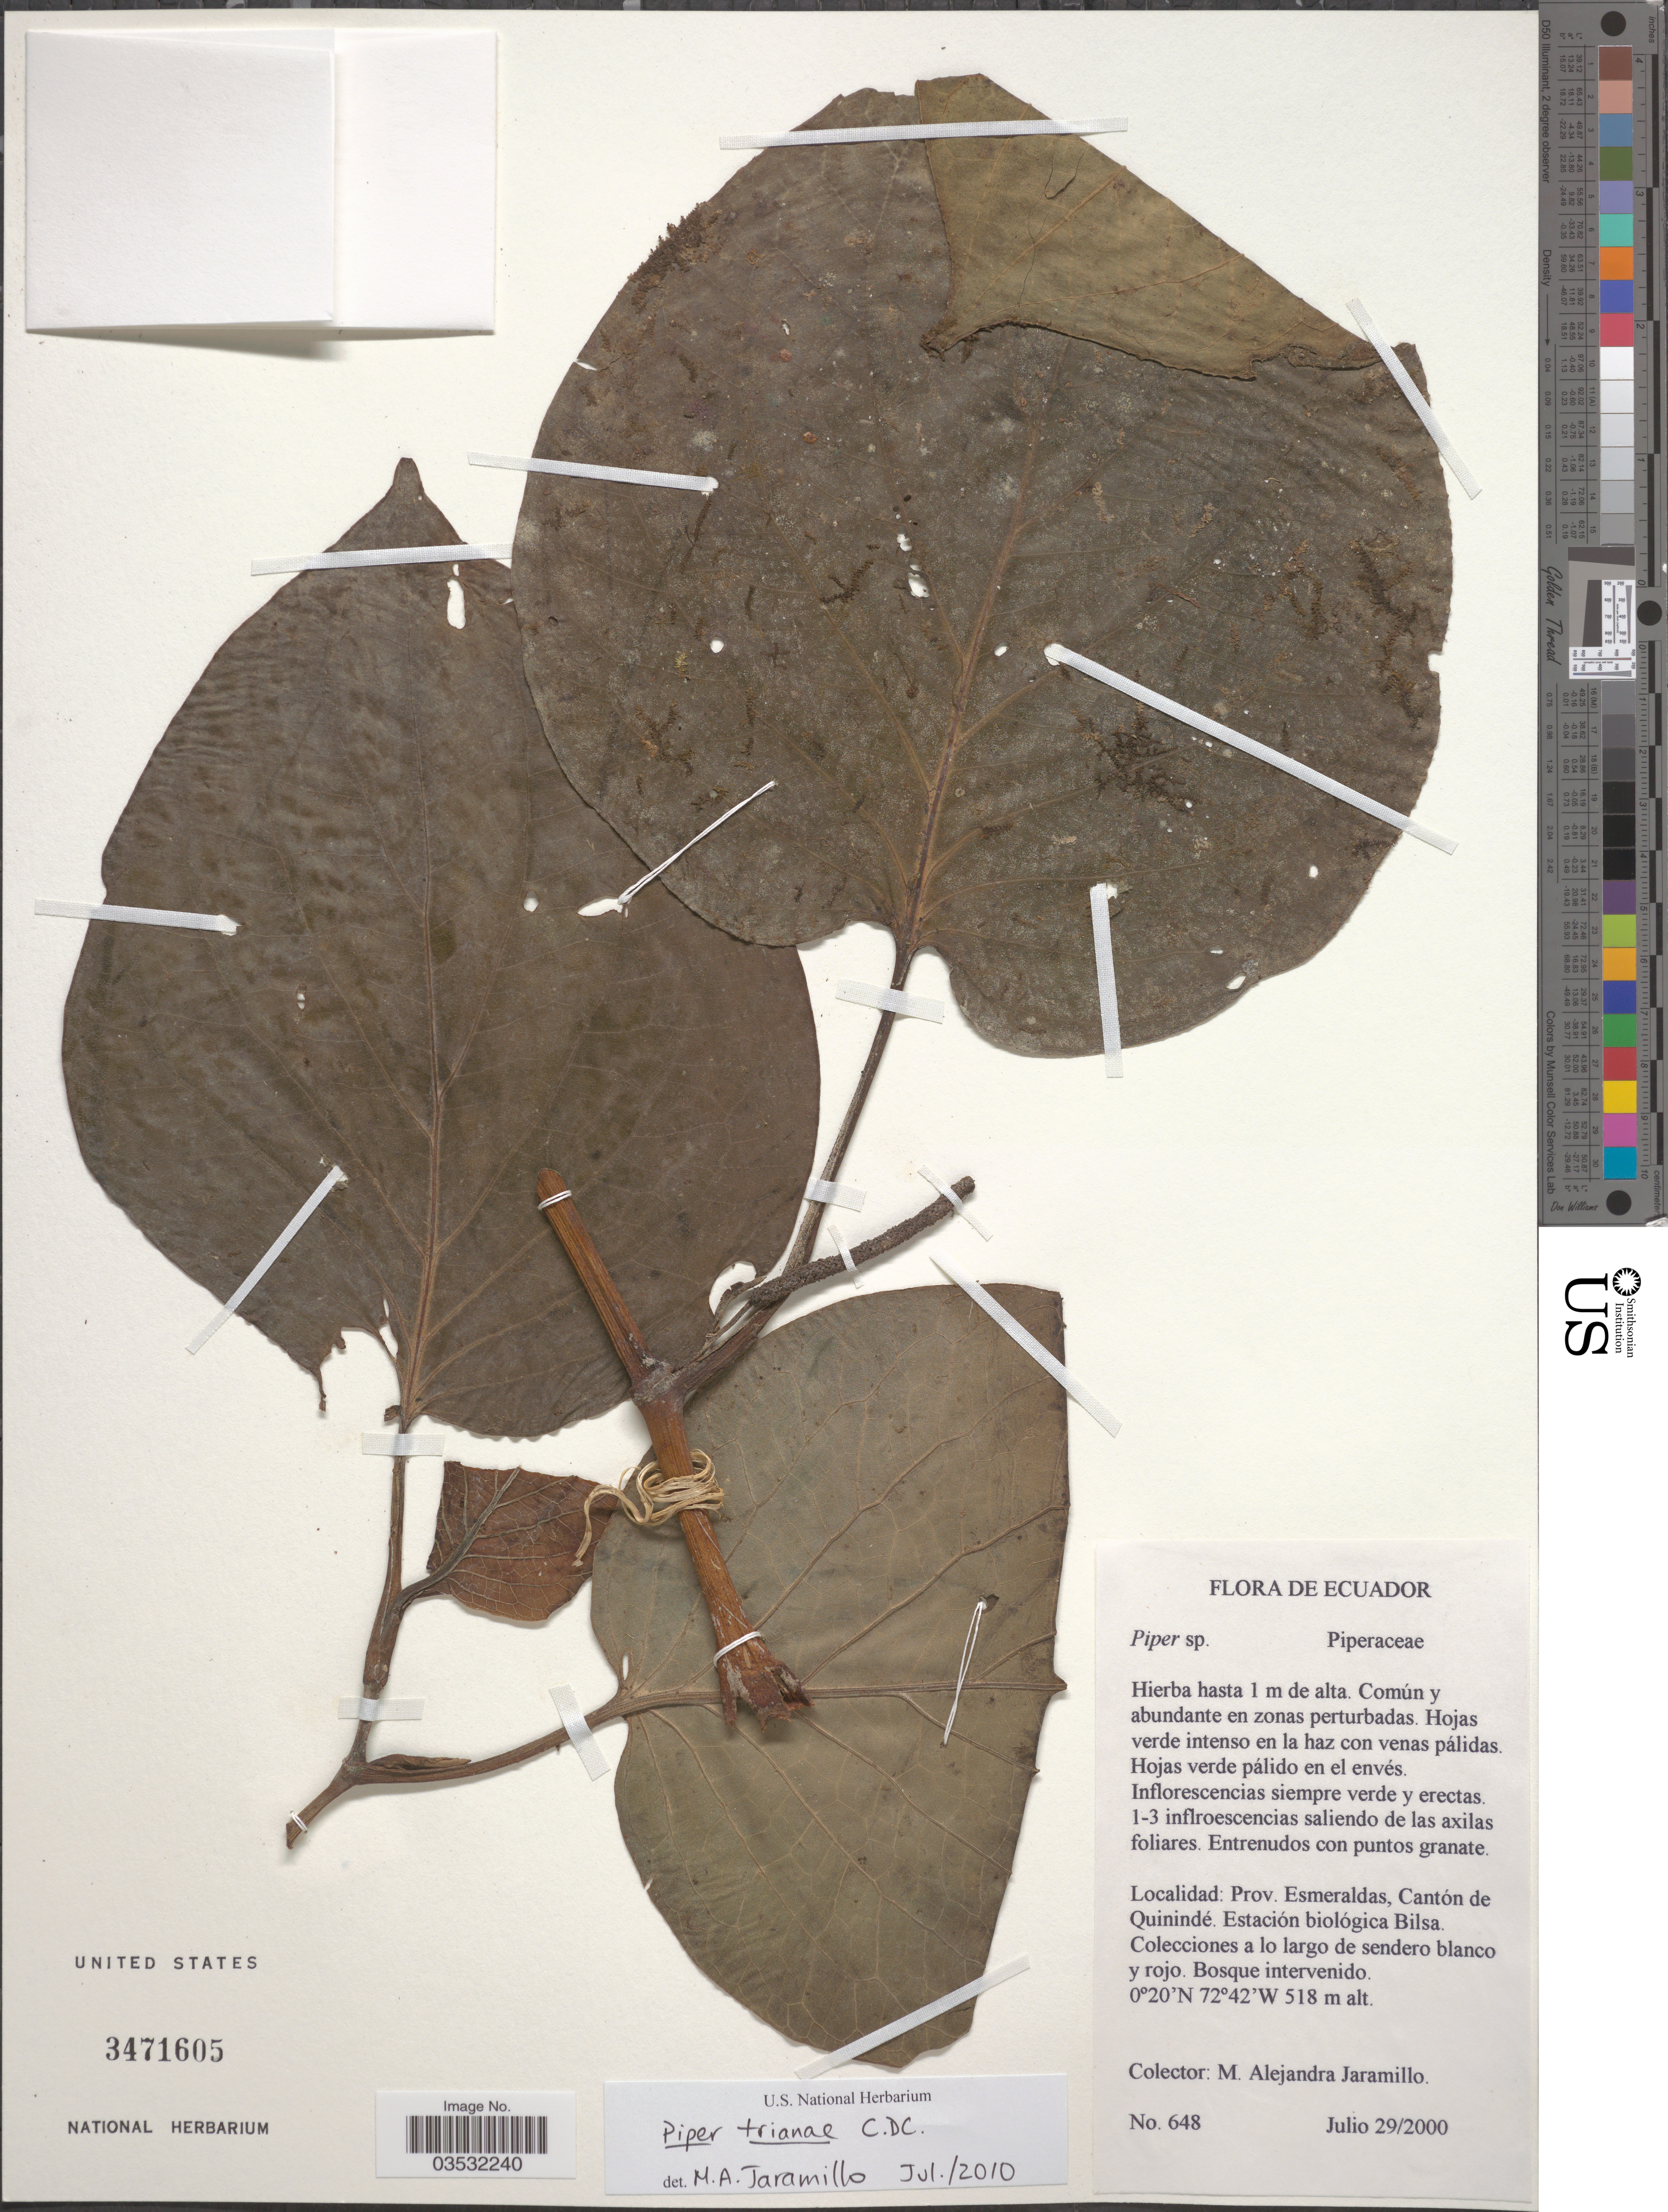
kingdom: Plantae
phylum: Tracheophyta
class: Magnoliopsida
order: Piperales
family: Piperaceae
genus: Piper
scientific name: Piper trianae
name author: C. DC.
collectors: M. A. Jaramillo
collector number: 648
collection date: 2000-07-29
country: Ecuador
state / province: Esmeraldas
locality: Cantón de Quinindé. Estación biológica Bilsa.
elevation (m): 518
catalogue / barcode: US 3471605